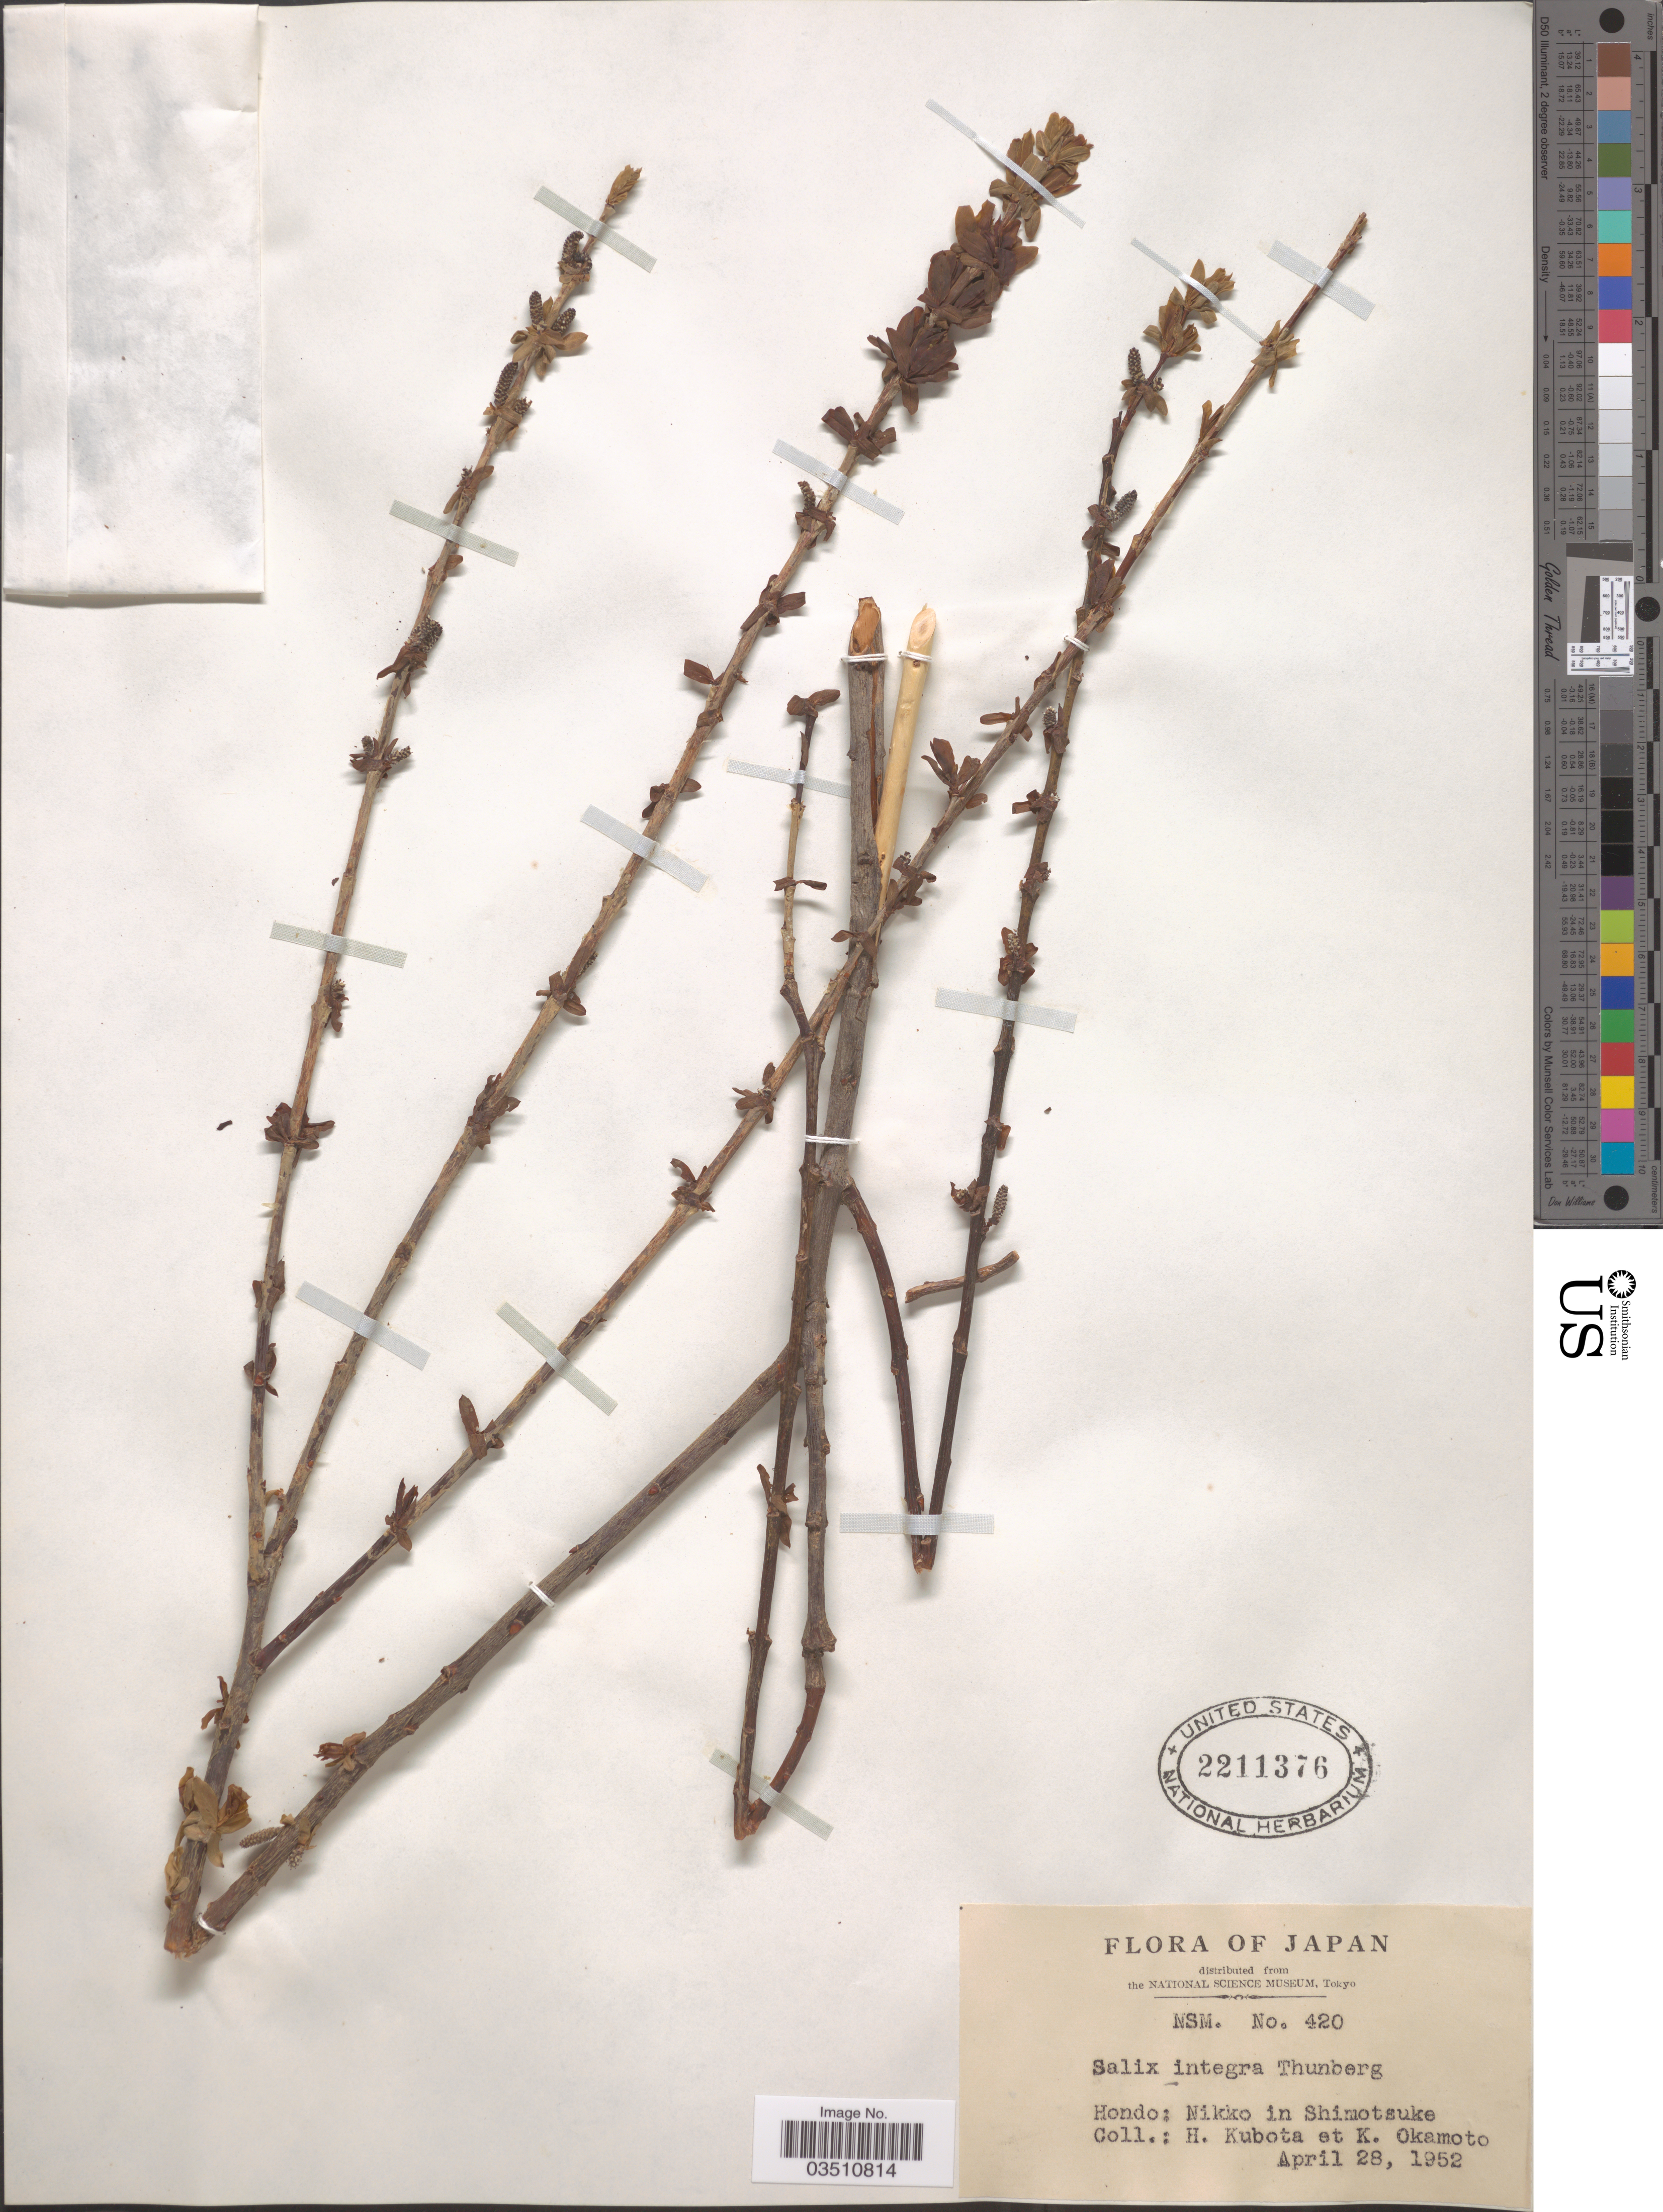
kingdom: Plantae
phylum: Tracheophyta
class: Magnoliopsida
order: Malpighiales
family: Salicaceae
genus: Salix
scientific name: Salix integra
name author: Thunb.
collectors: H. Kubota & K. Okamoto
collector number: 420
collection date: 1952-04-28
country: Japan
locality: Hondo: Nikko in Shimotsuke.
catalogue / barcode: US 2211376